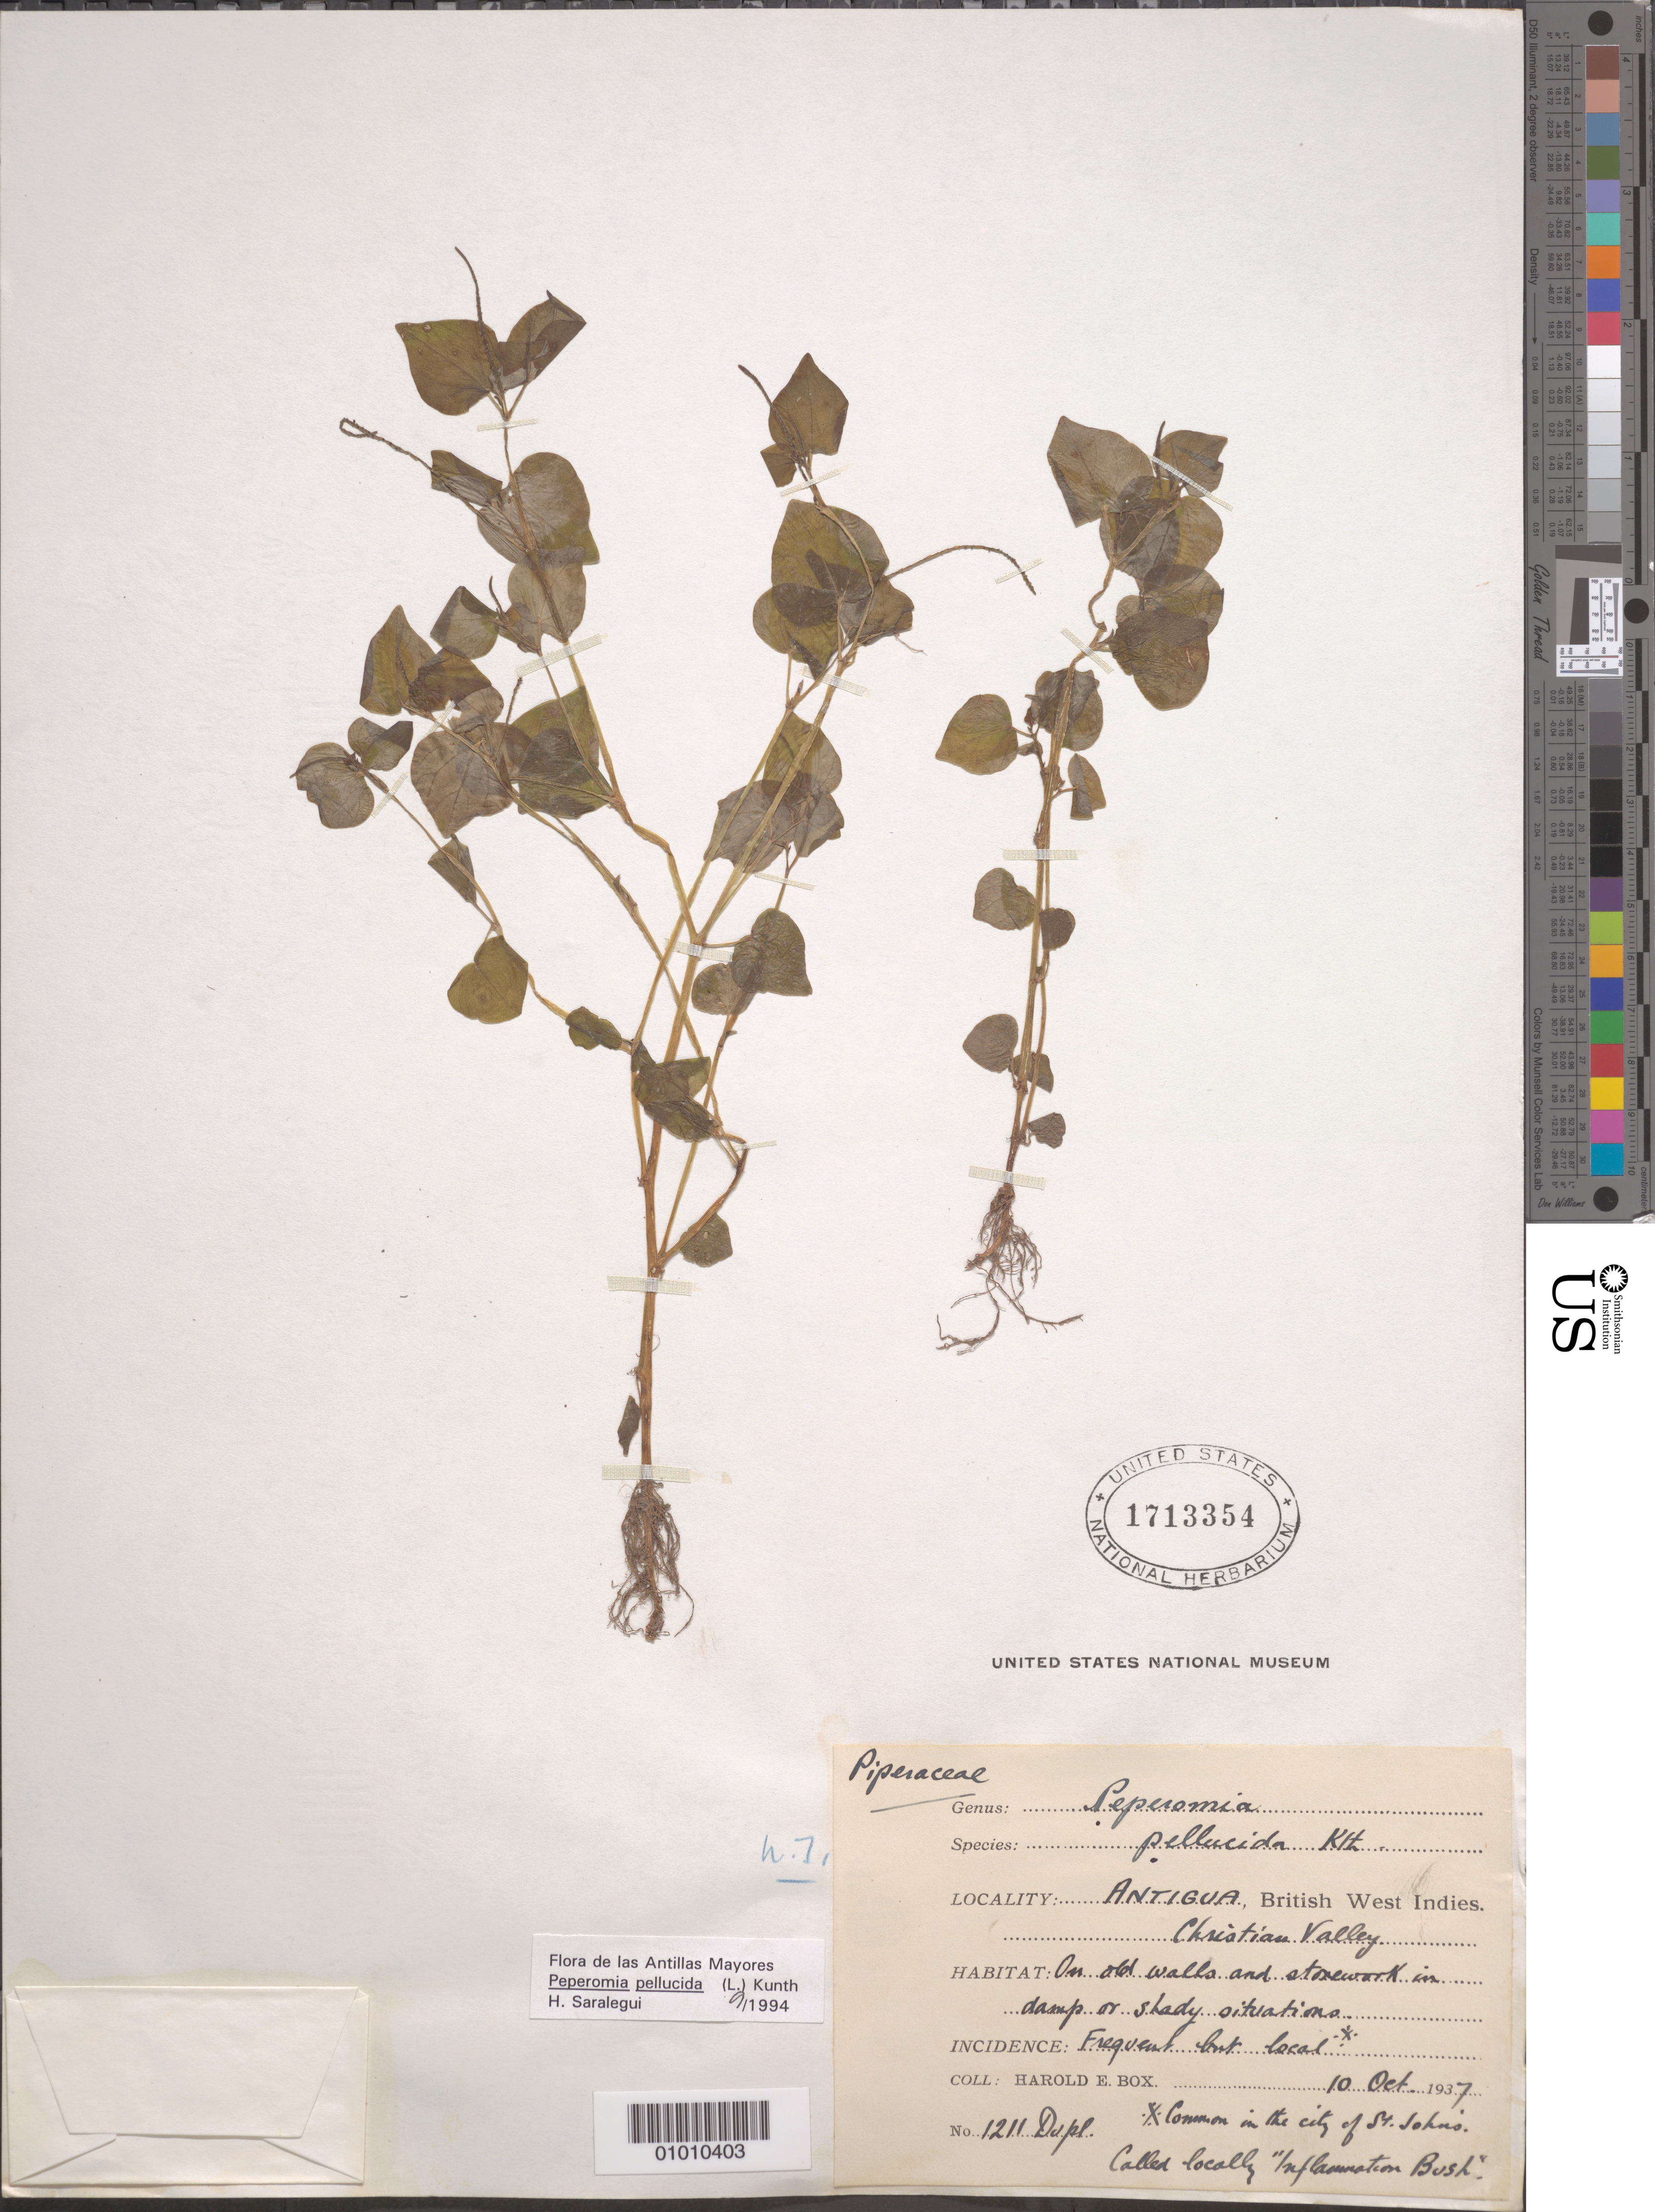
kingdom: Plantae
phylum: Tracheophyta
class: Magnoliopsida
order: Piperales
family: Piperaceae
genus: Peperomia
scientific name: Peperomia pellucida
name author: (L.) Kunth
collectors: H. E. Box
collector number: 1211 duplicate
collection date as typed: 10 Oct 1937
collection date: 1937-10-10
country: Antigua and Barbuda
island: Antigua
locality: Christian Valley on old walls and stonework in damp or shady situations. Common in city of St. Johns.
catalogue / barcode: US 1713354